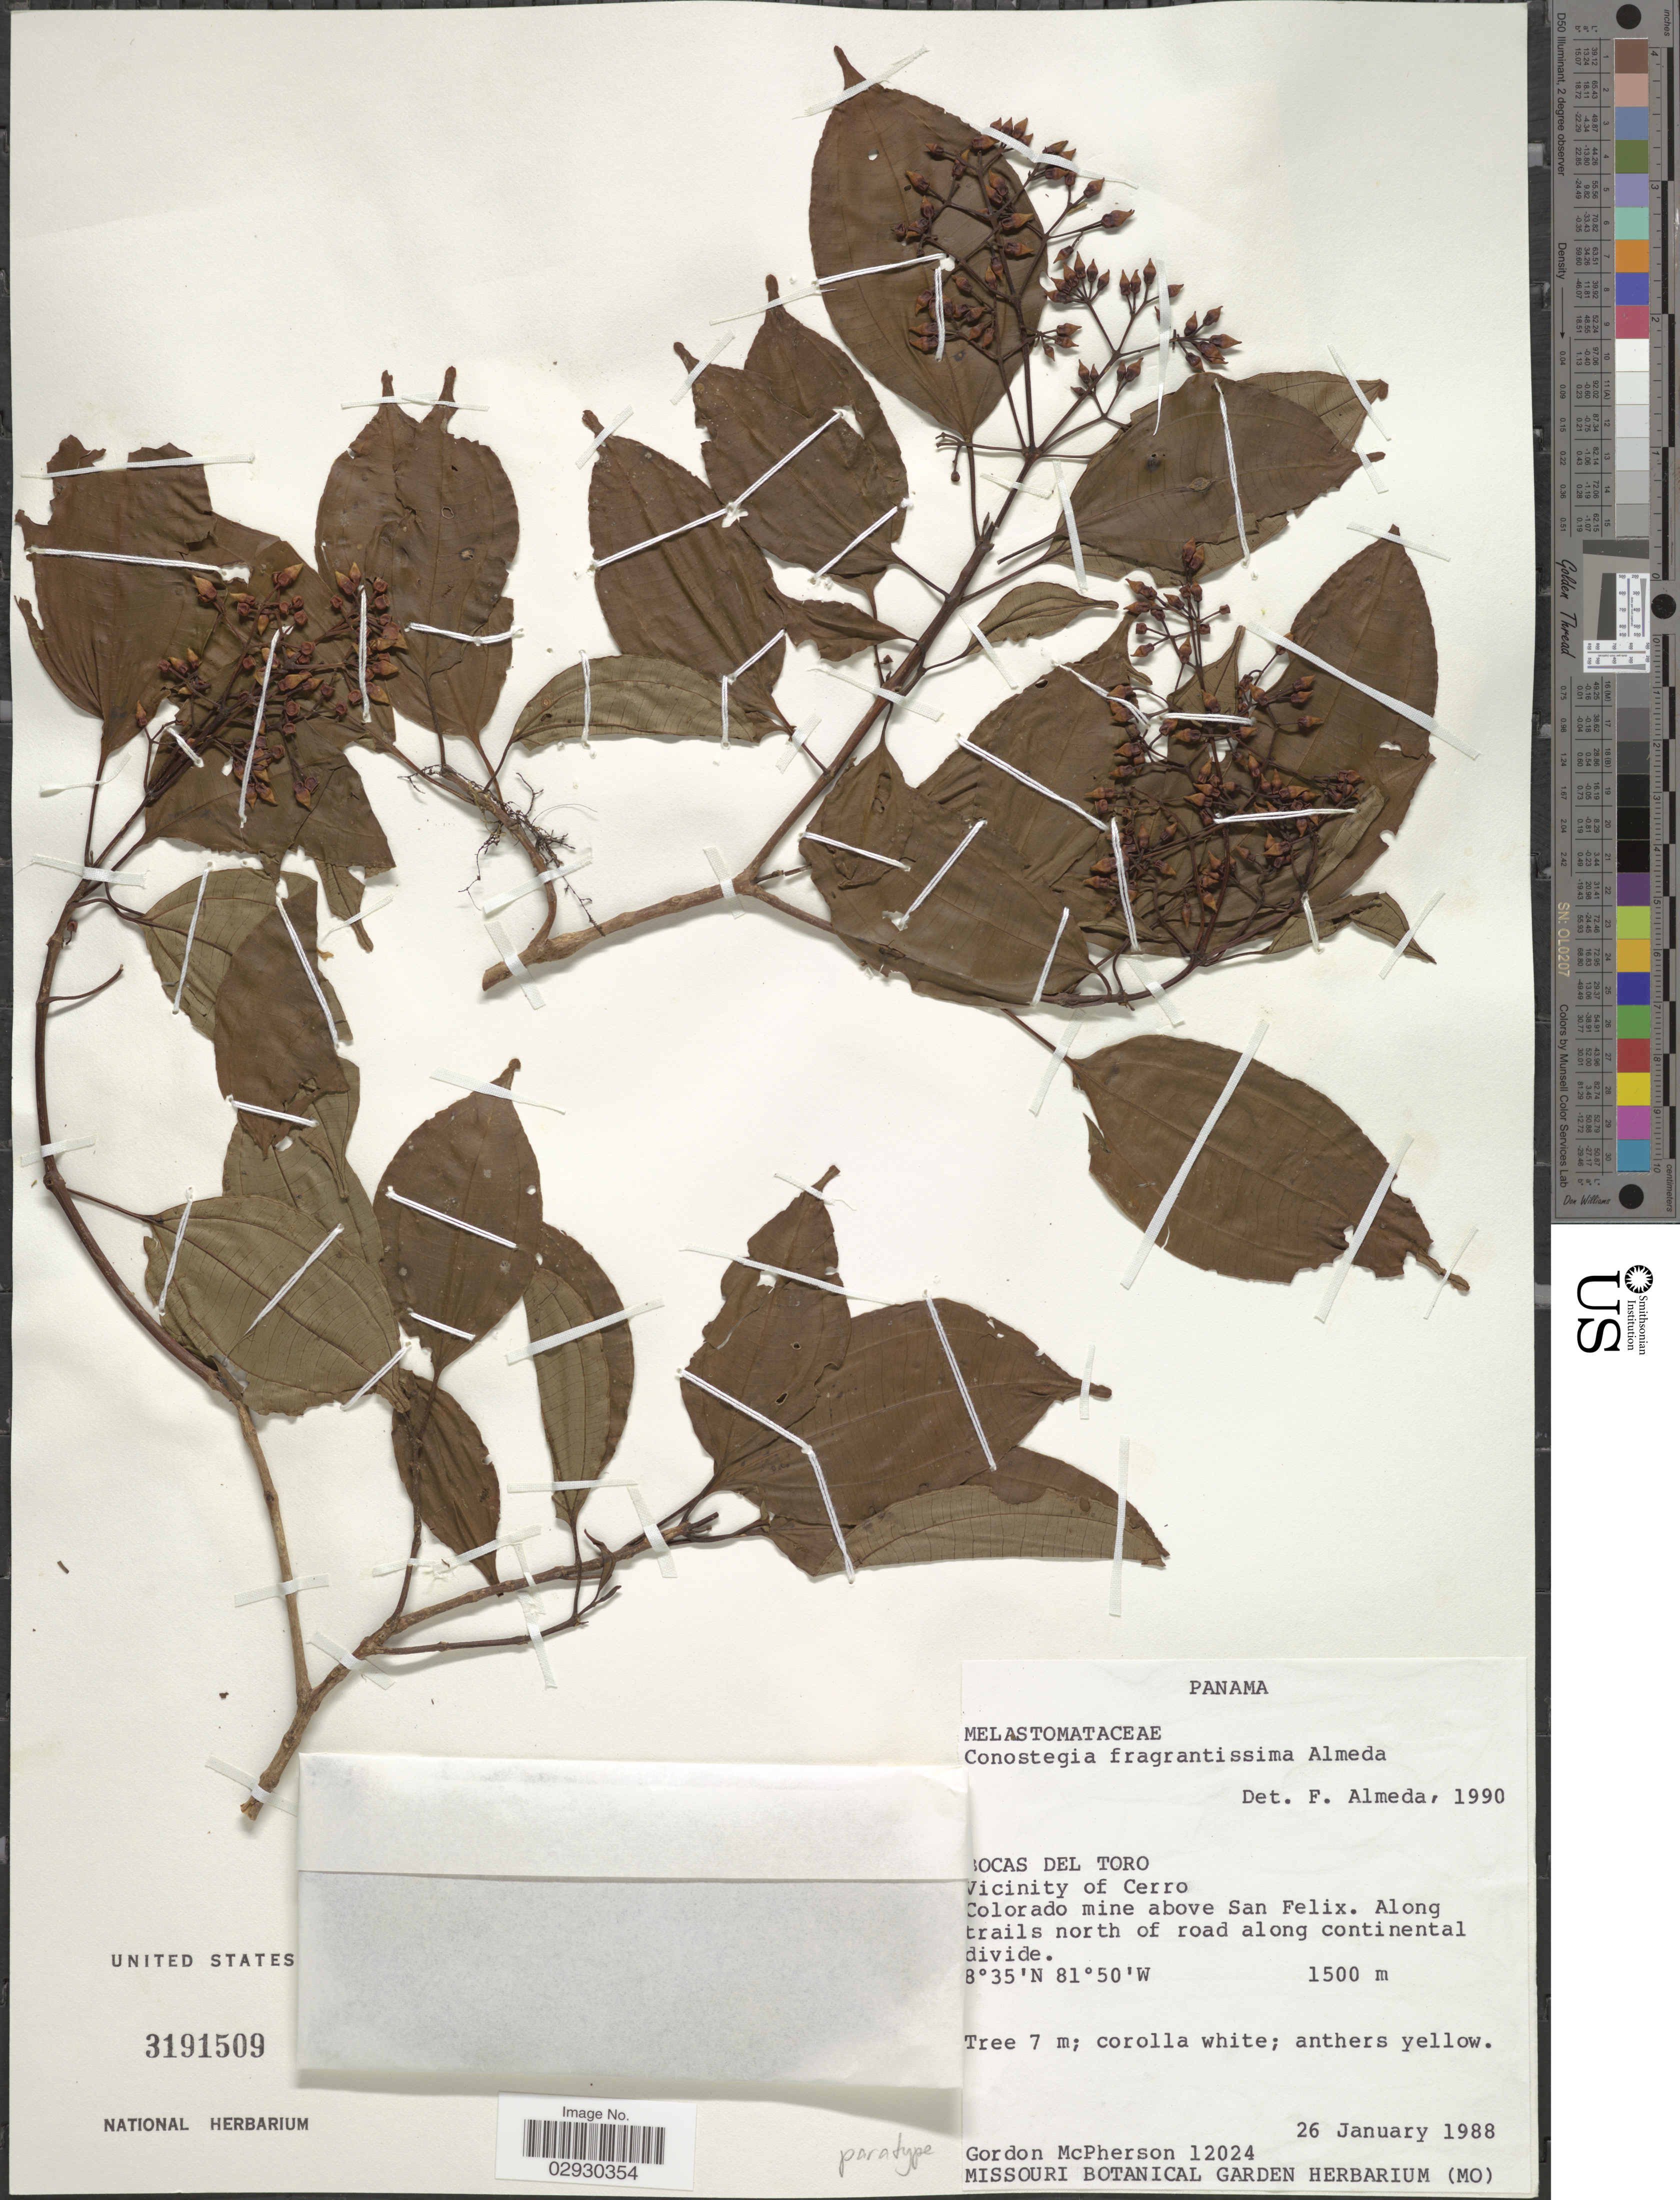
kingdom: Plantae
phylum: Tracheophyta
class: Magnoliopsida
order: Myrtales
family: Melastomataceae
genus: Conostegia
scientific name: Conostegia fragrantissima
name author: Almeda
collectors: G. McPherson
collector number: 12024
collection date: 1988-01-26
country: Panama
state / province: Bocas del Toro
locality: Vicinity of Cerro Colorado mine above San Felix. Along trails north of road along continental divide.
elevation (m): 1500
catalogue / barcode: US 3191509